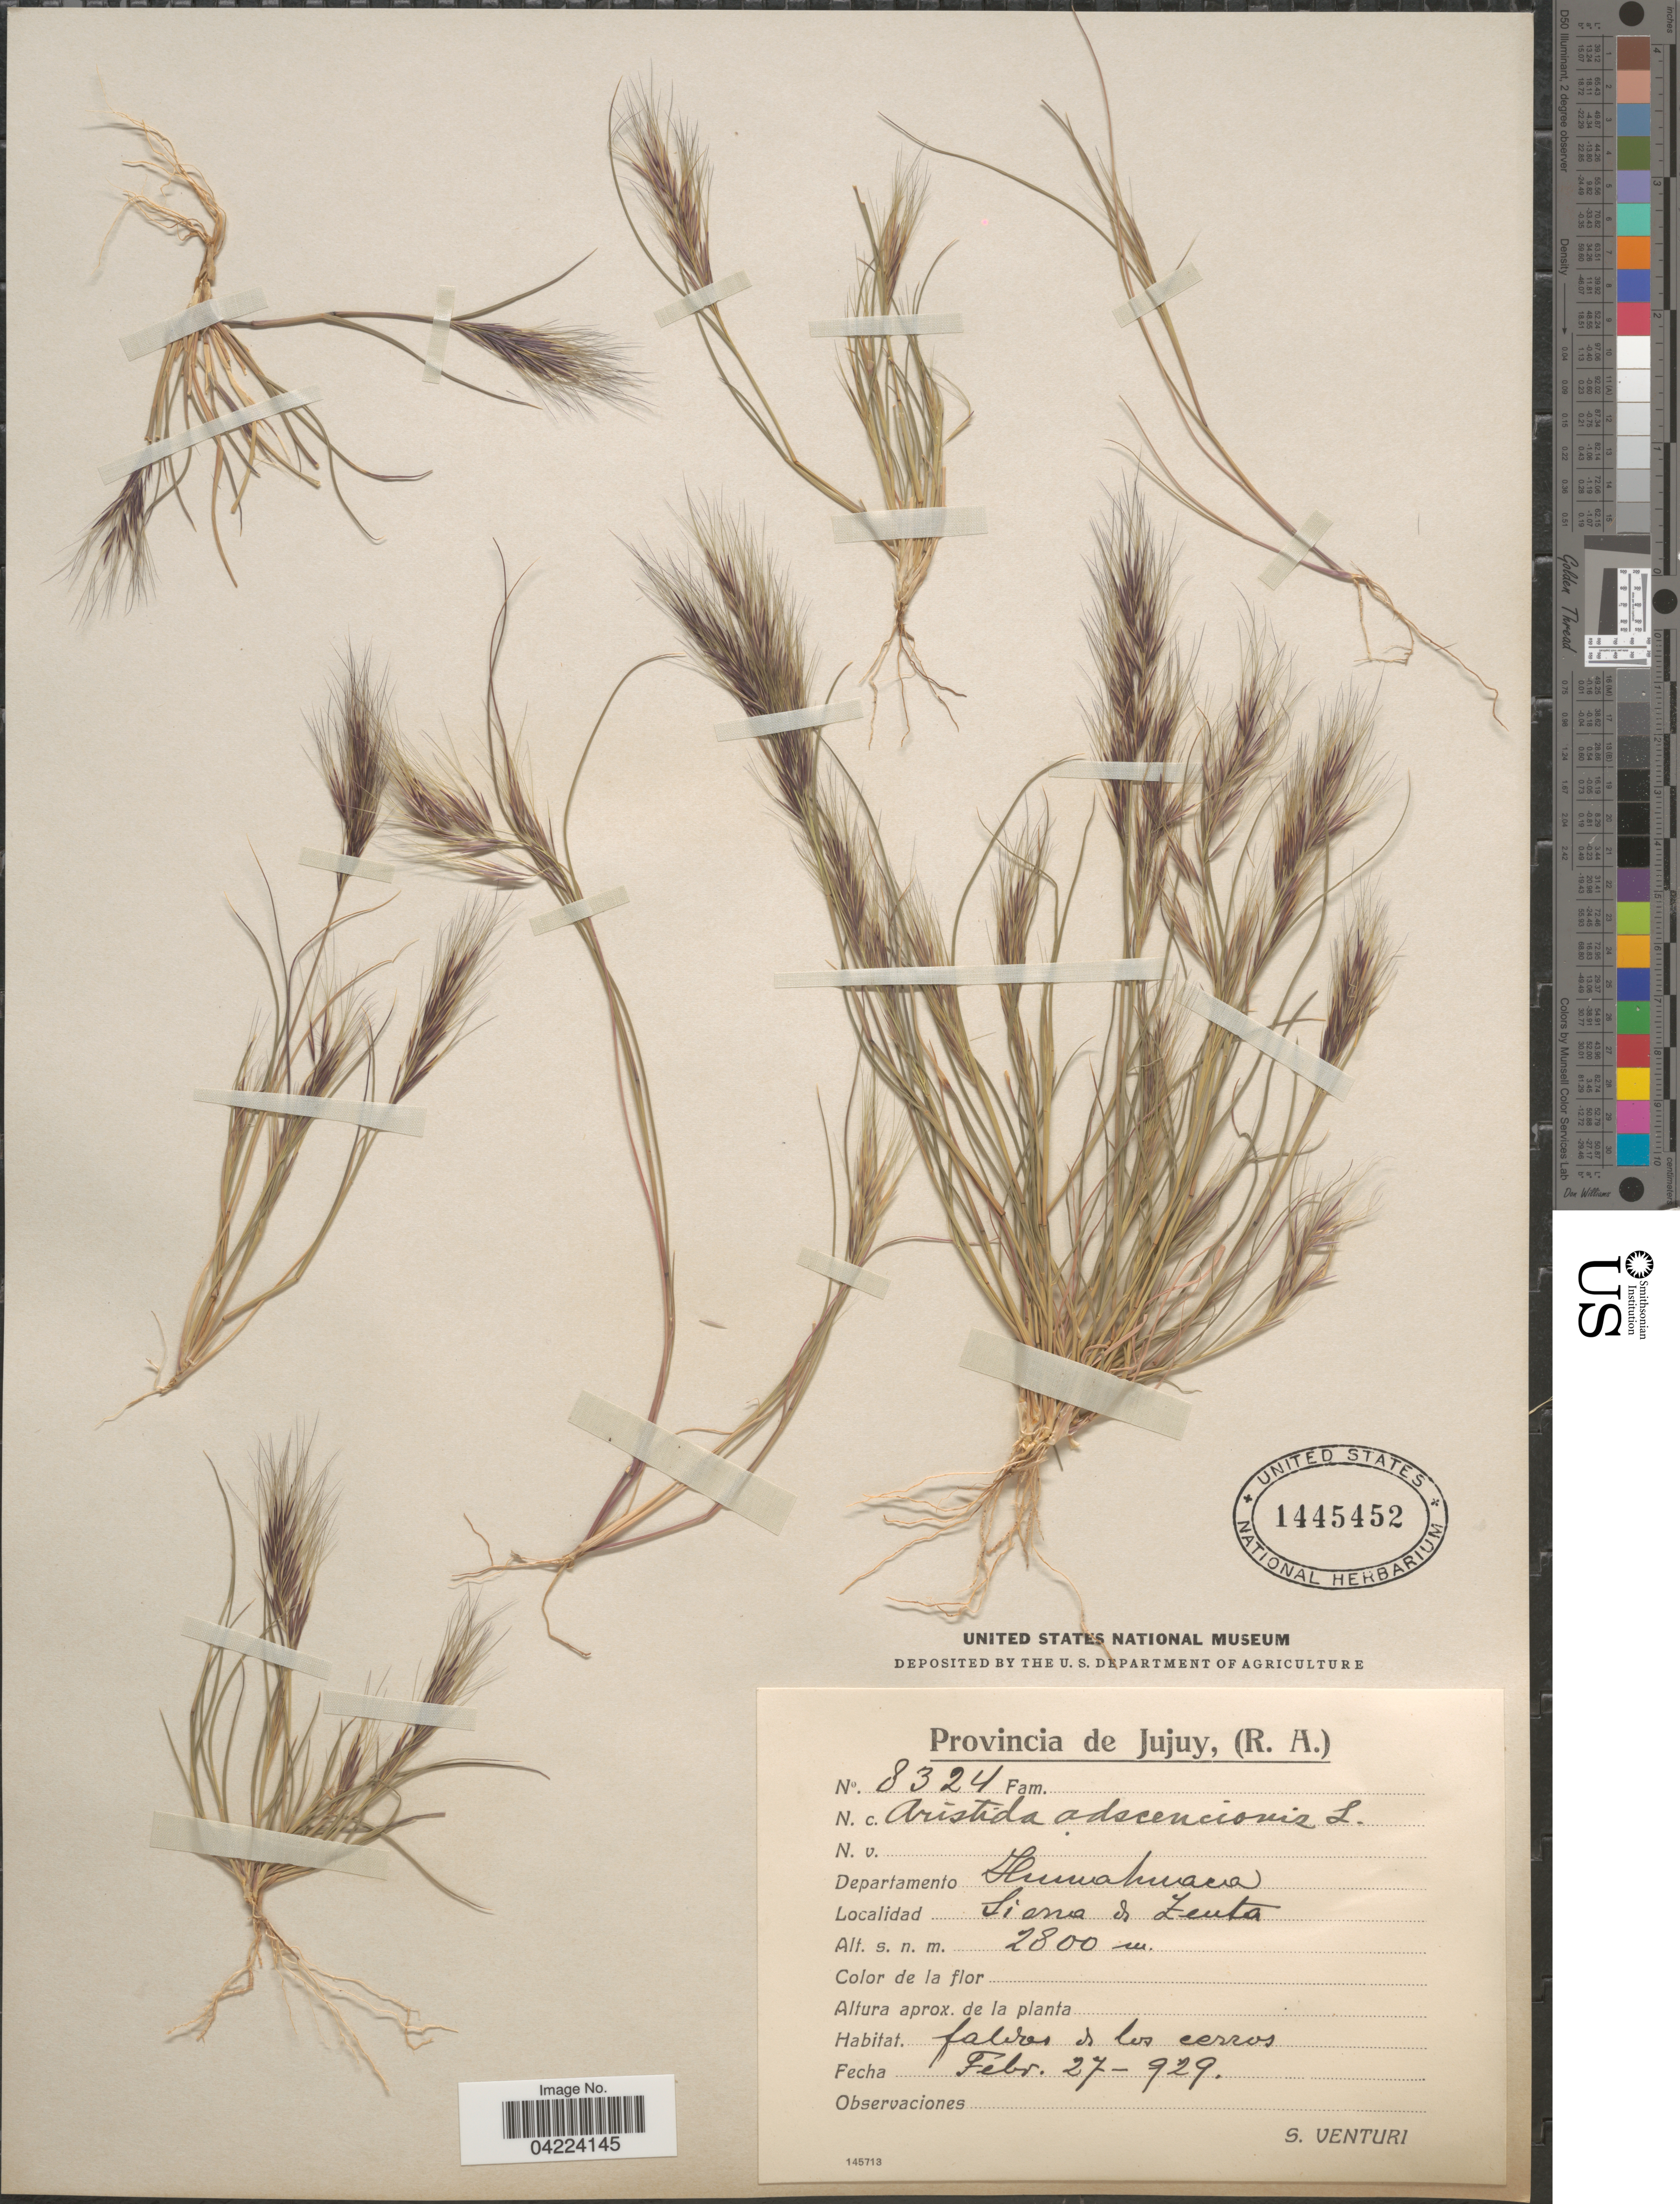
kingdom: Plantae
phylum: Tracheophyta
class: Liliopsida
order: Poales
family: Poaceae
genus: Aristida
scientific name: Aristida adscensionis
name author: L.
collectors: S. Venturi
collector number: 8324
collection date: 1929-02-27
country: Argentina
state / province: Jujuy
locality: Departamento Humahuaca. Sierra de Zenta.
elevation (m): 2800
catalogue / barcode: US 1445452